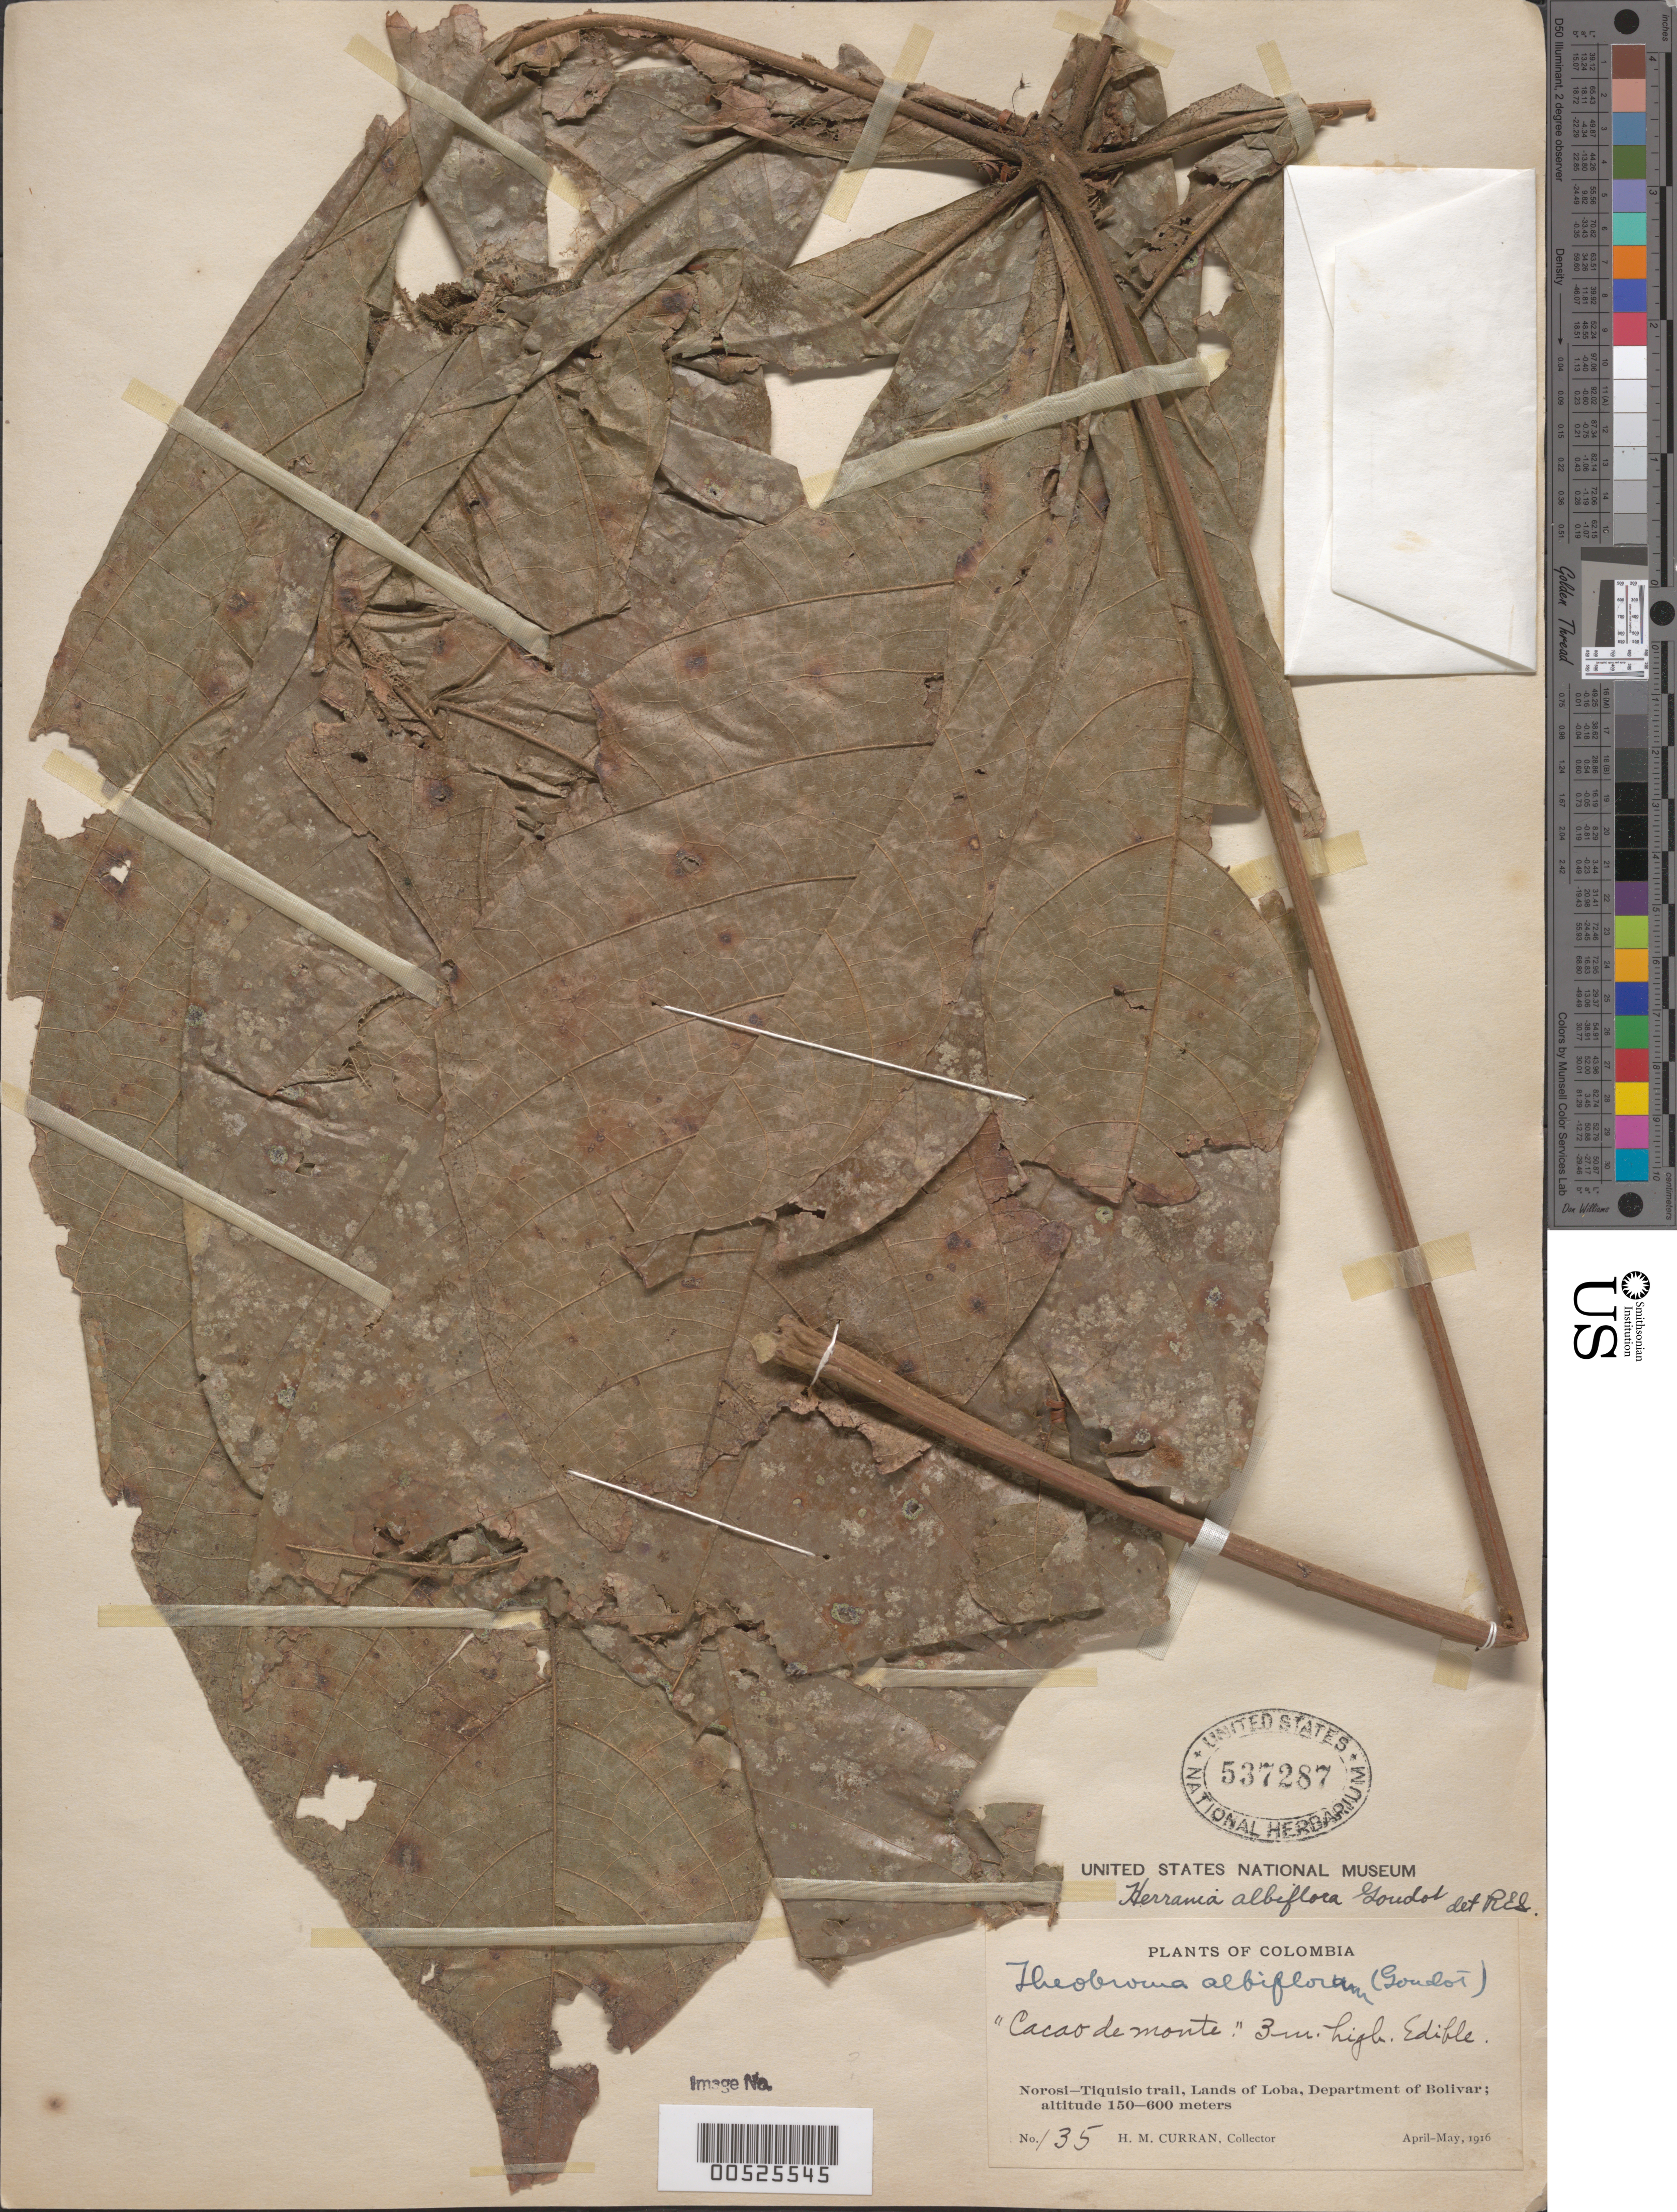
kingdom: Plantae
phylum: Tracheophyta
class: Magnoliopsida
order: Malvales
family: Malvaceae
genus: Theobroma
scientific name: Theobroma albiflorum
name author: (Goudot) De Wild.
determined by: Dorr, L. J., (BOT), Smithsonian Institution - National Museum of Natural History (UNITED STATES)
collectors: H. M. Curran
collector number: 135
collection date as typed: Apr 1916 to -- May 1916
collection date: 1916-04/1916-05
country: Colombia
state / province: Bolívar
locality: Norosi-Tiquisio Trail, Lands of Loba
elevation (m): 150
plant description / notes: Common name: cacao de monte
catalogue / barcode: US 537287